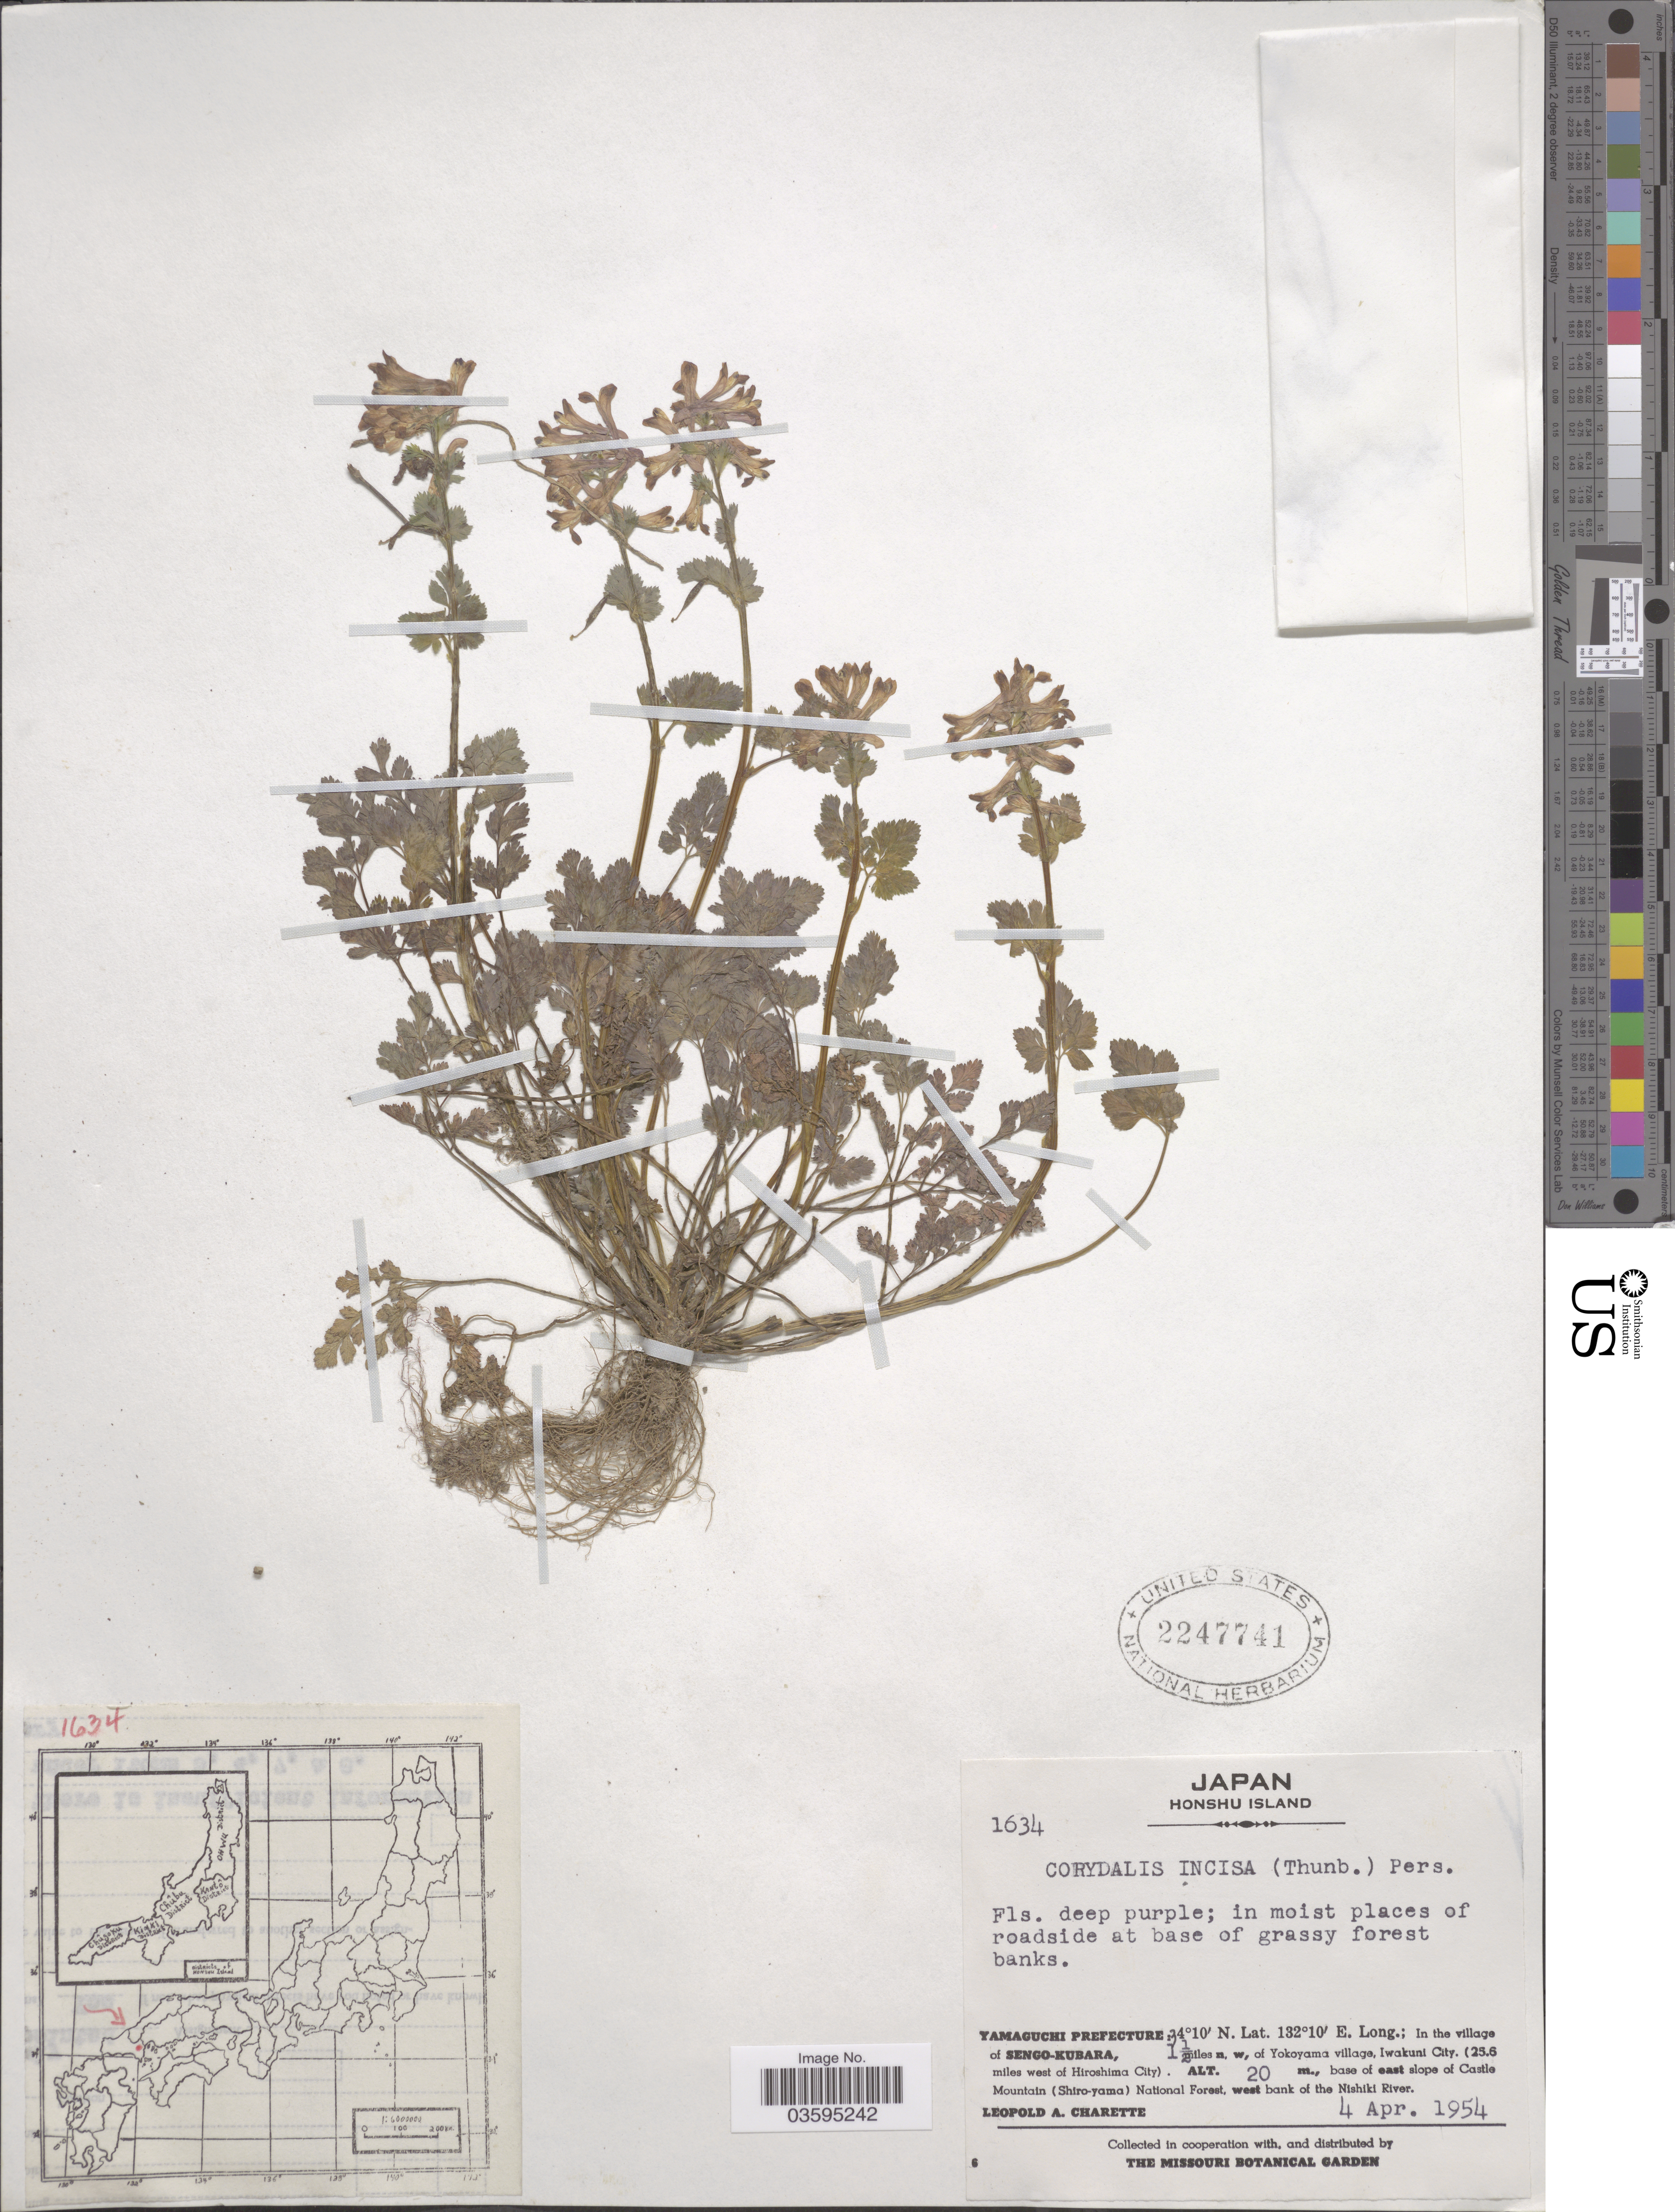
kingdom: Plantae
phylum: Tracheophyta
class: Magnoliopsida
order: Ranunculales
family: Papaveraceae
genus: Corydalis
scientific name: Corydalis incisa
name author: (Thunb.) Pers.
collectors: L. A. Charette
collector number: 1634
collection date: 1954-04-04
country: Japan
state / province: Yamaguti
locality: Honshu Island. Yamaguchi Prefecture; In the village of Sengo-Kubara, 1½ miles n,w, of Yokoyama village, Iwakuni City. (25.6 miles west of Hiroshima City). Base of east slope of Castle Mountain (Shiro-yama) National Forest, west bank of the Nishiki River.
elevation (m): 20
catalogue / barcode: US 2247741